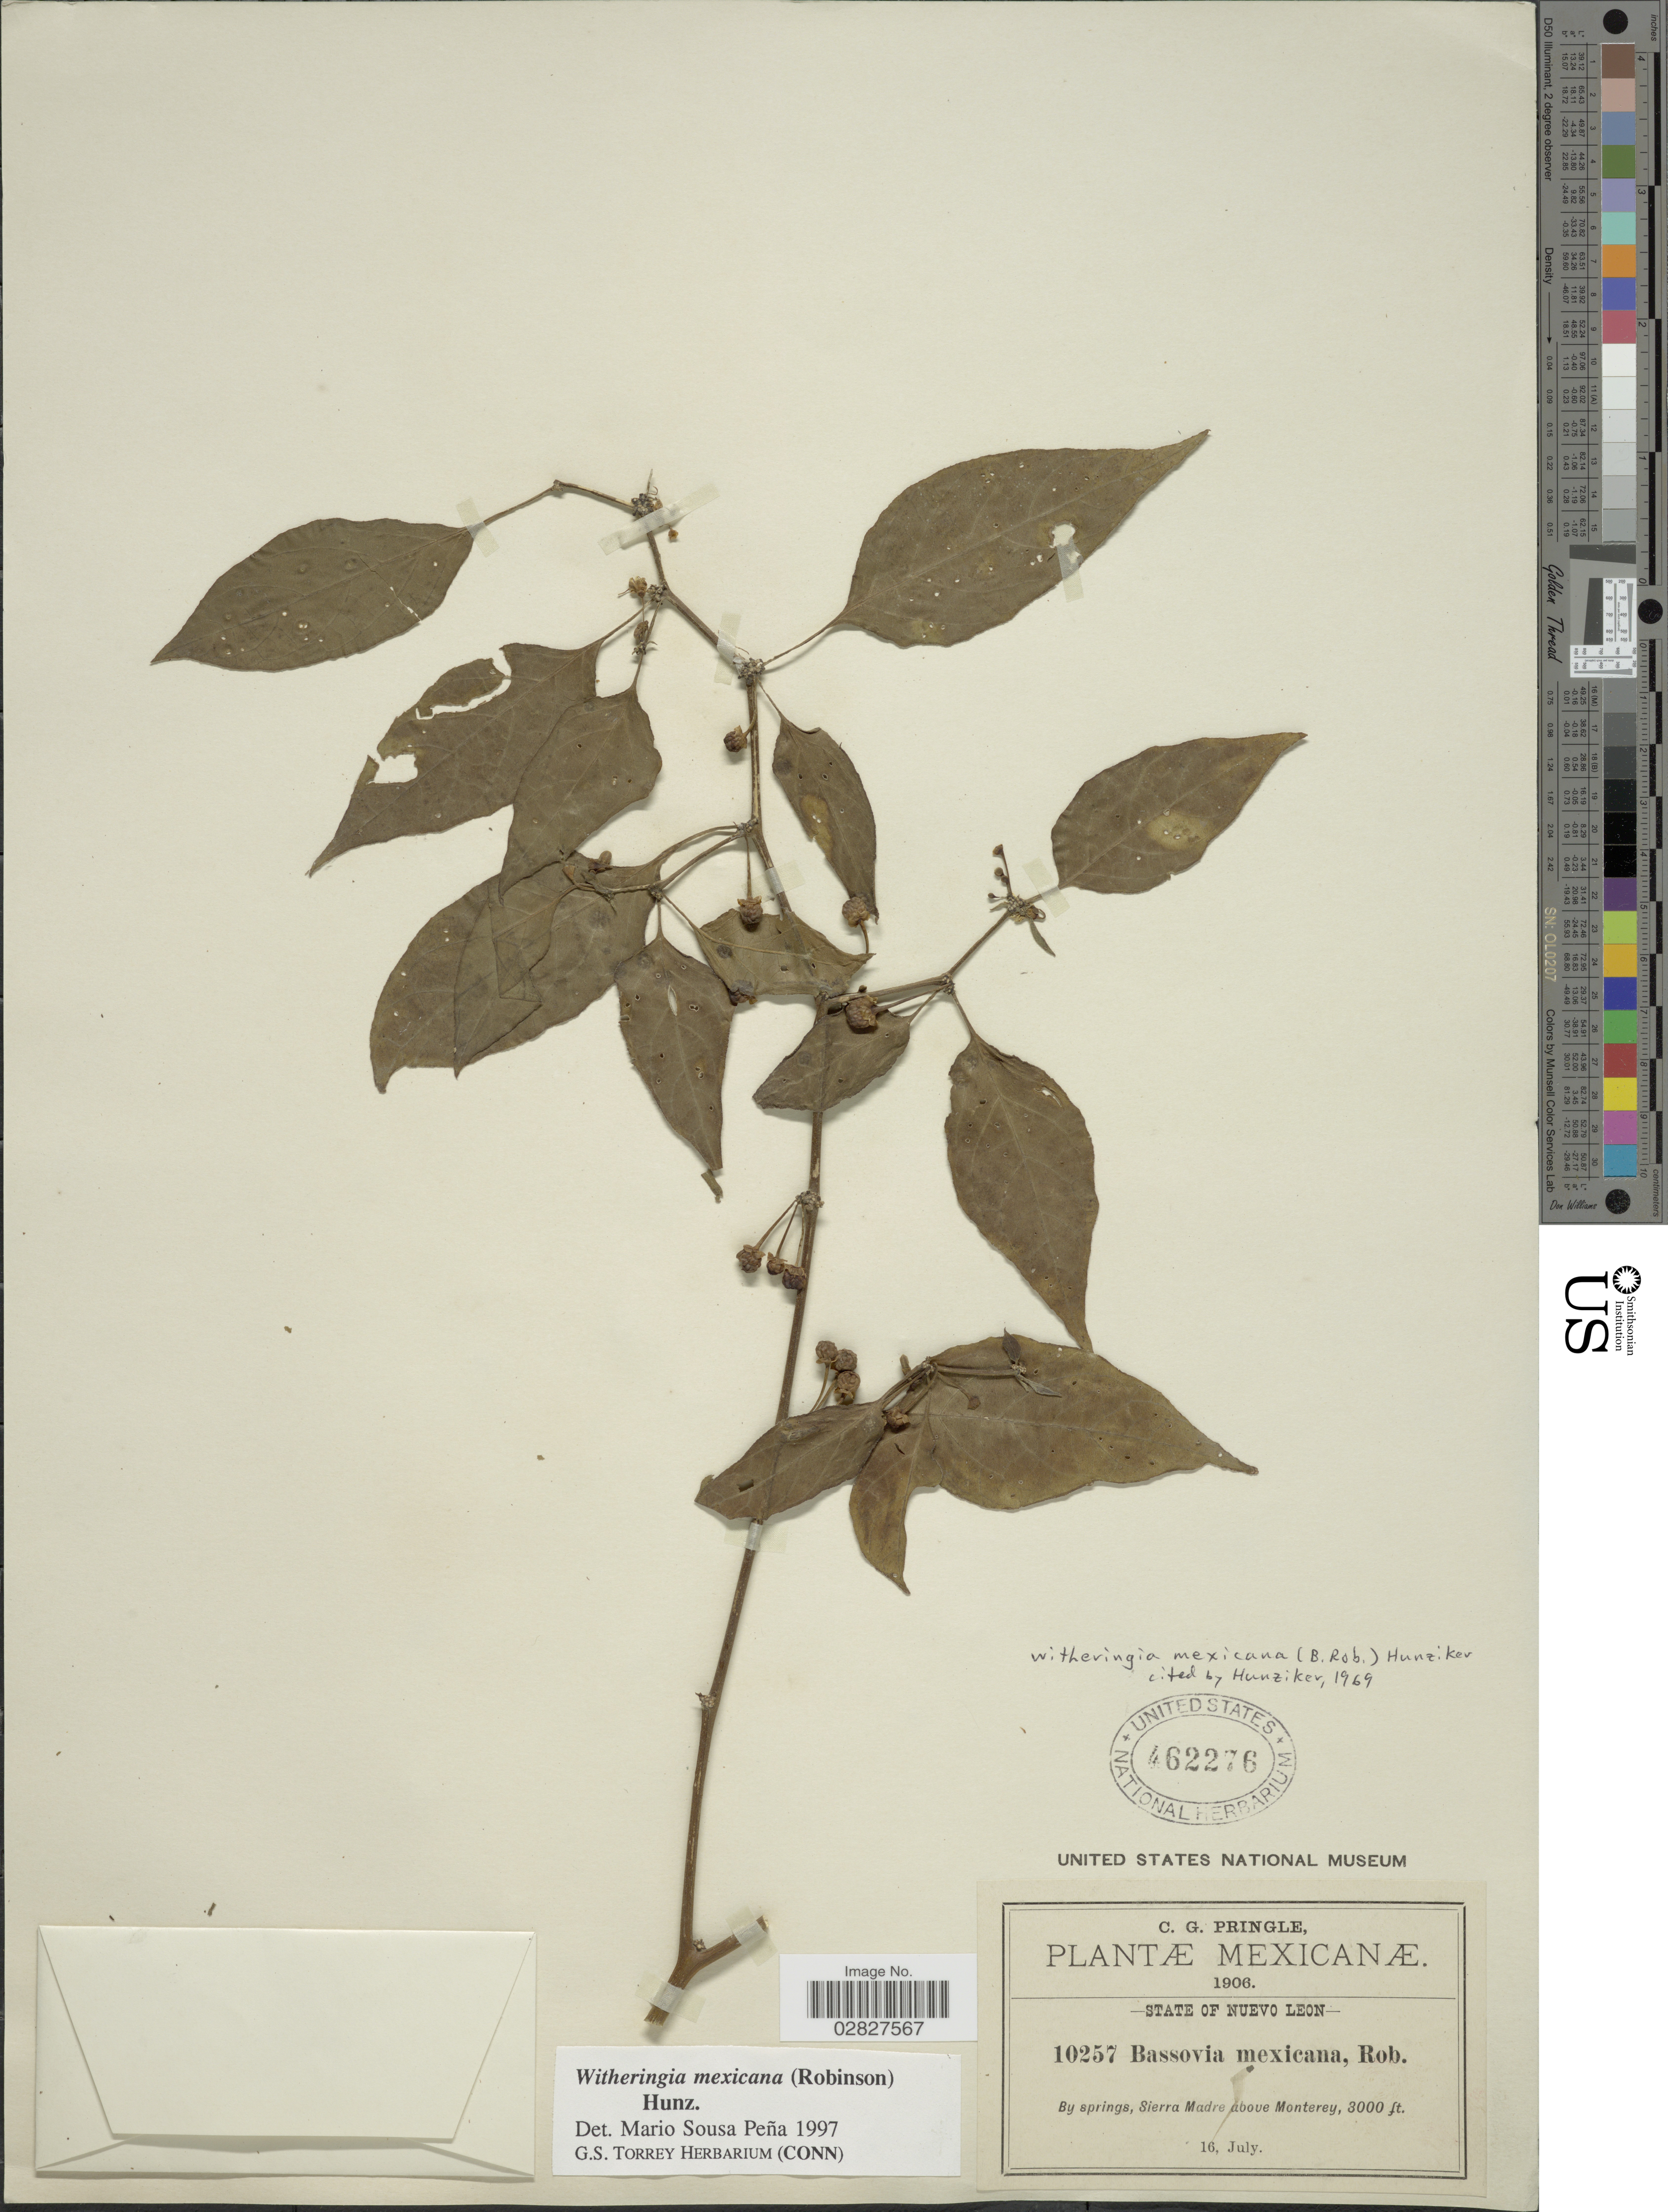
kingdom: Plantae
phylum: Tracheophyta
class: Magnoliopsida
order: Solanales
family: Solanaceae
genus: Witheringia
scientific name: Witheringia mexicana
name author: (B.L. Rob.) Hunz.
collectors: C. G. Pringle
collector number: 10257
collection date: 1906-07-16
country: Mexico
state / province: Nuevo León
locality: By springs, Sierra Madre above Monterey.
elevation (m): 914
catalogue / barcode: US 462276